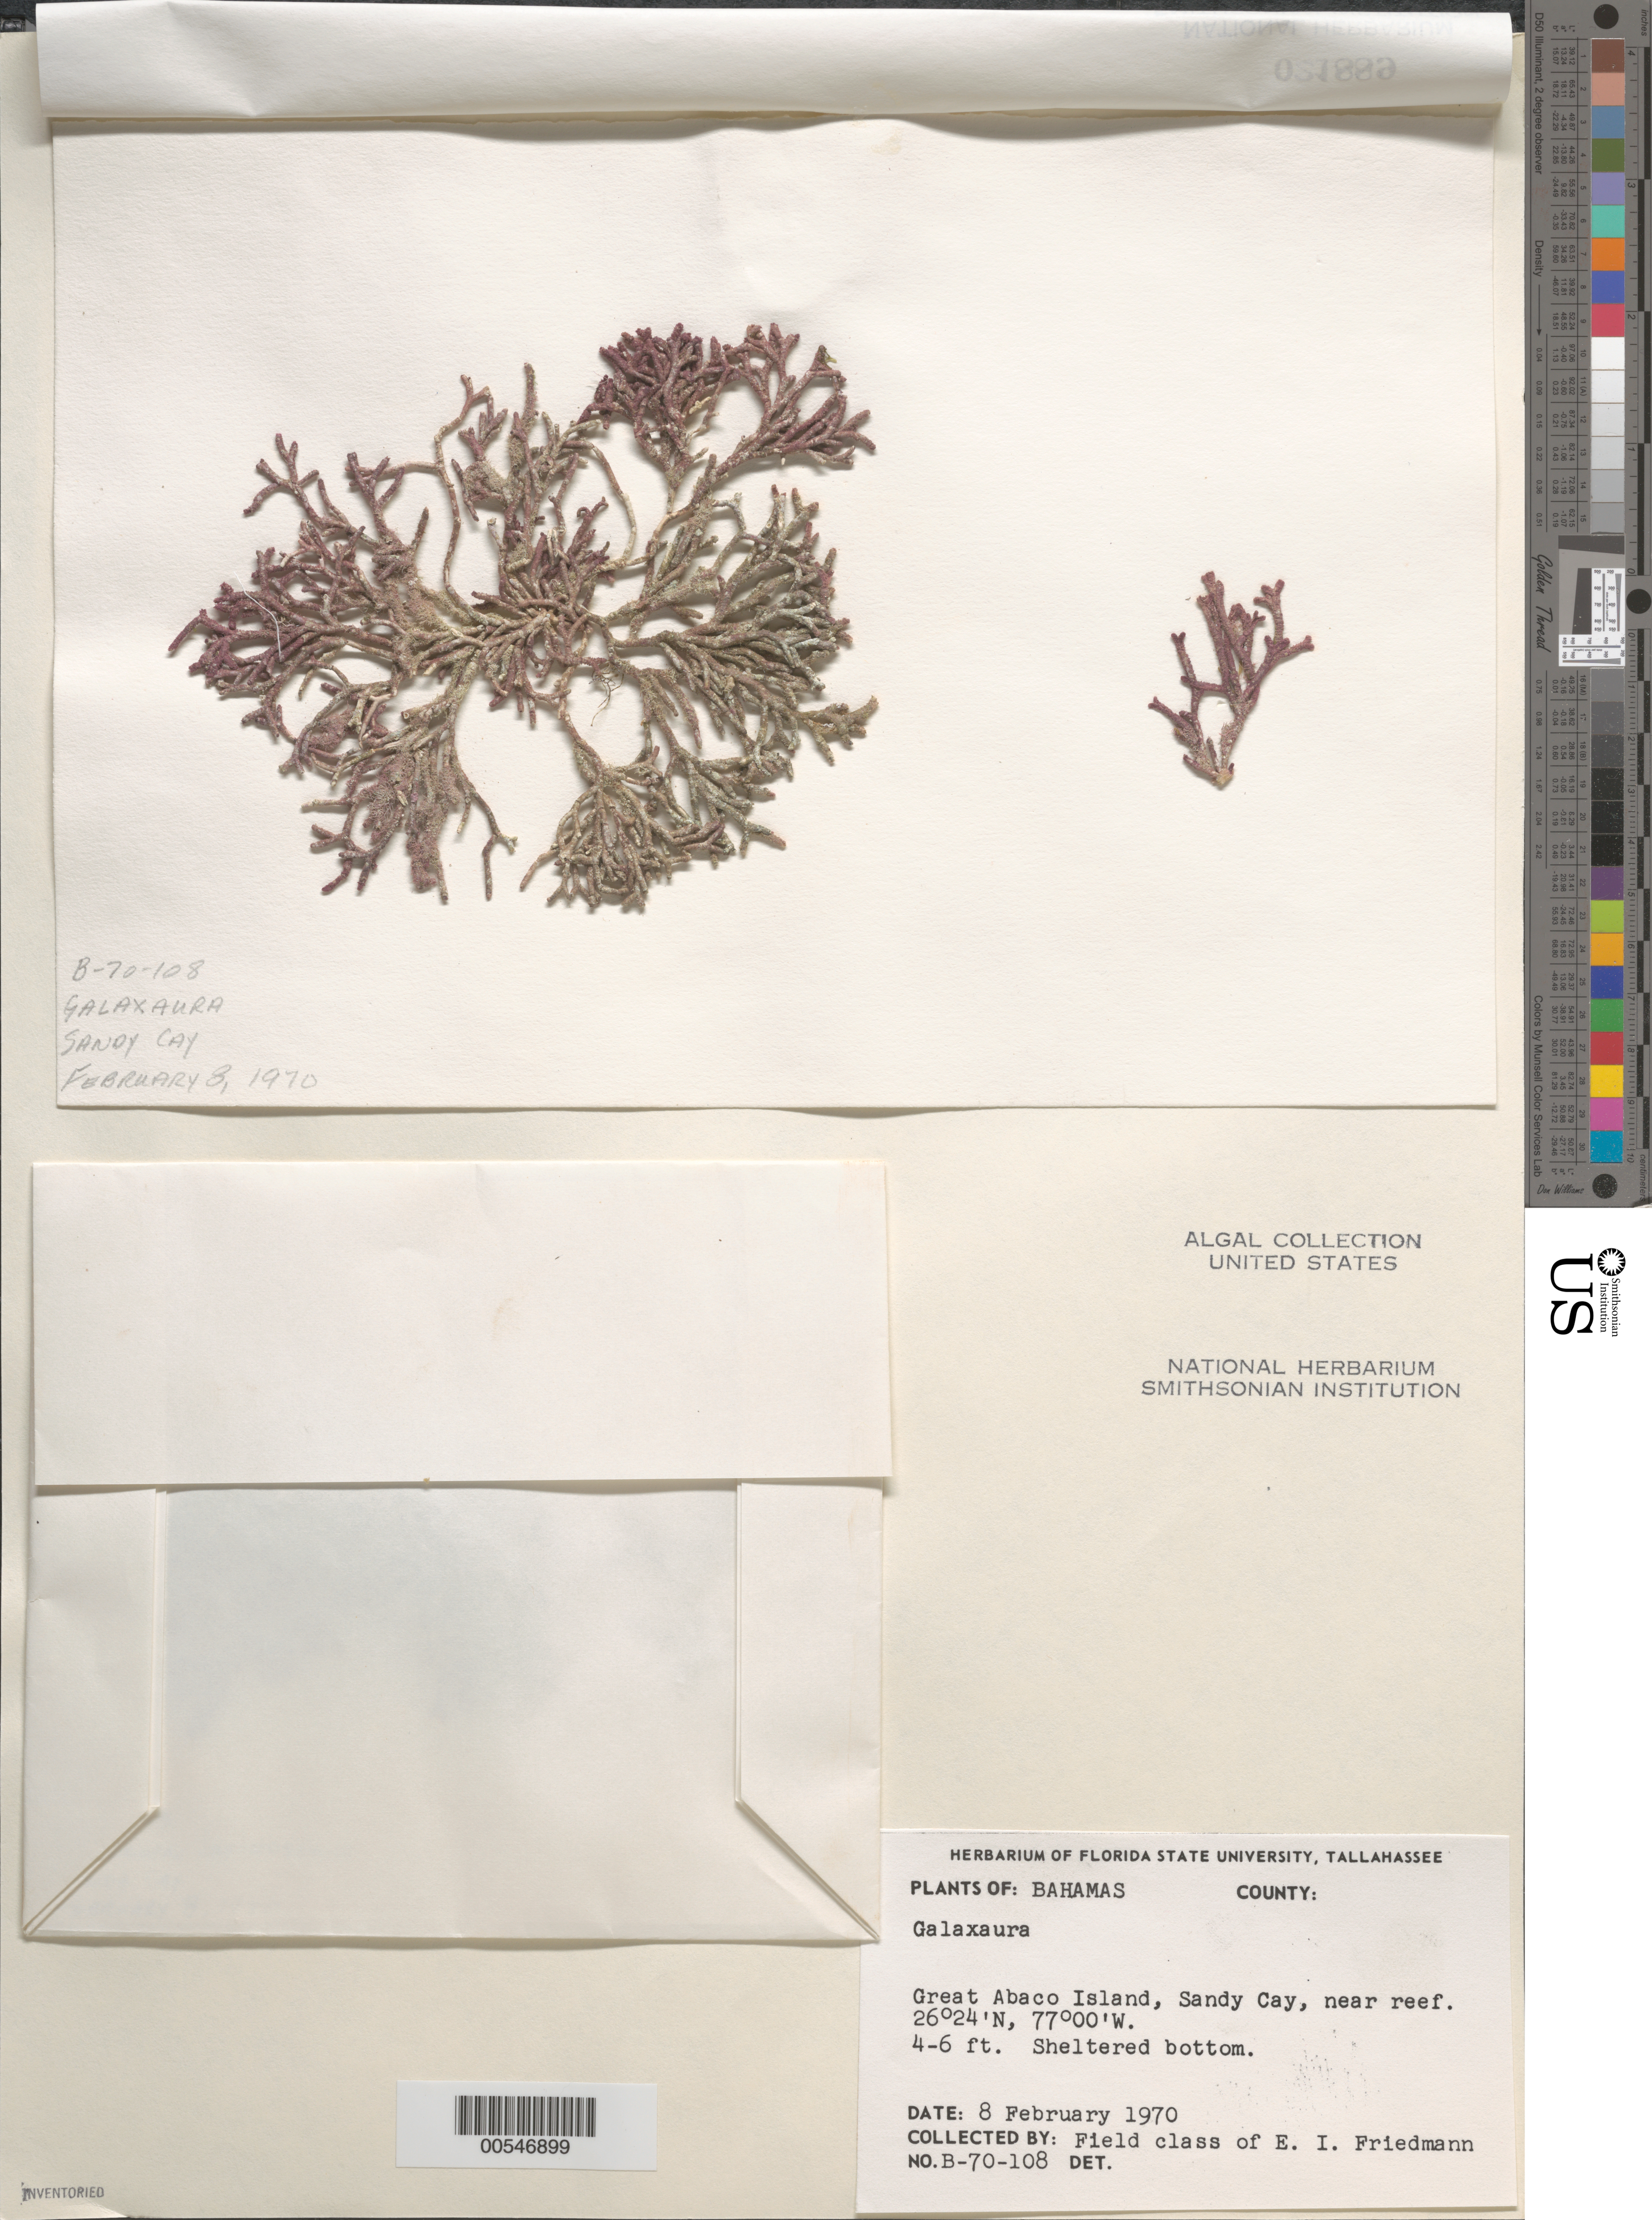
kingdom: Plantae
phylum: Rhodophyta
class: Florideophyceae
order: Nemaliales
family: Galaxauraceae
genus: Galaxaura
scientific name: Galaxaura sp.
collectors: E. Friedmann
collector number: B-70-108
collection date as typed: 08 Feb 1970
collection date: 1970-02-08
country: Bahamas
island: Great Abaco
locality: Sandy Cay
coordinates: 26 24" N, 77 00" W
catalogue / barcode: US 21889